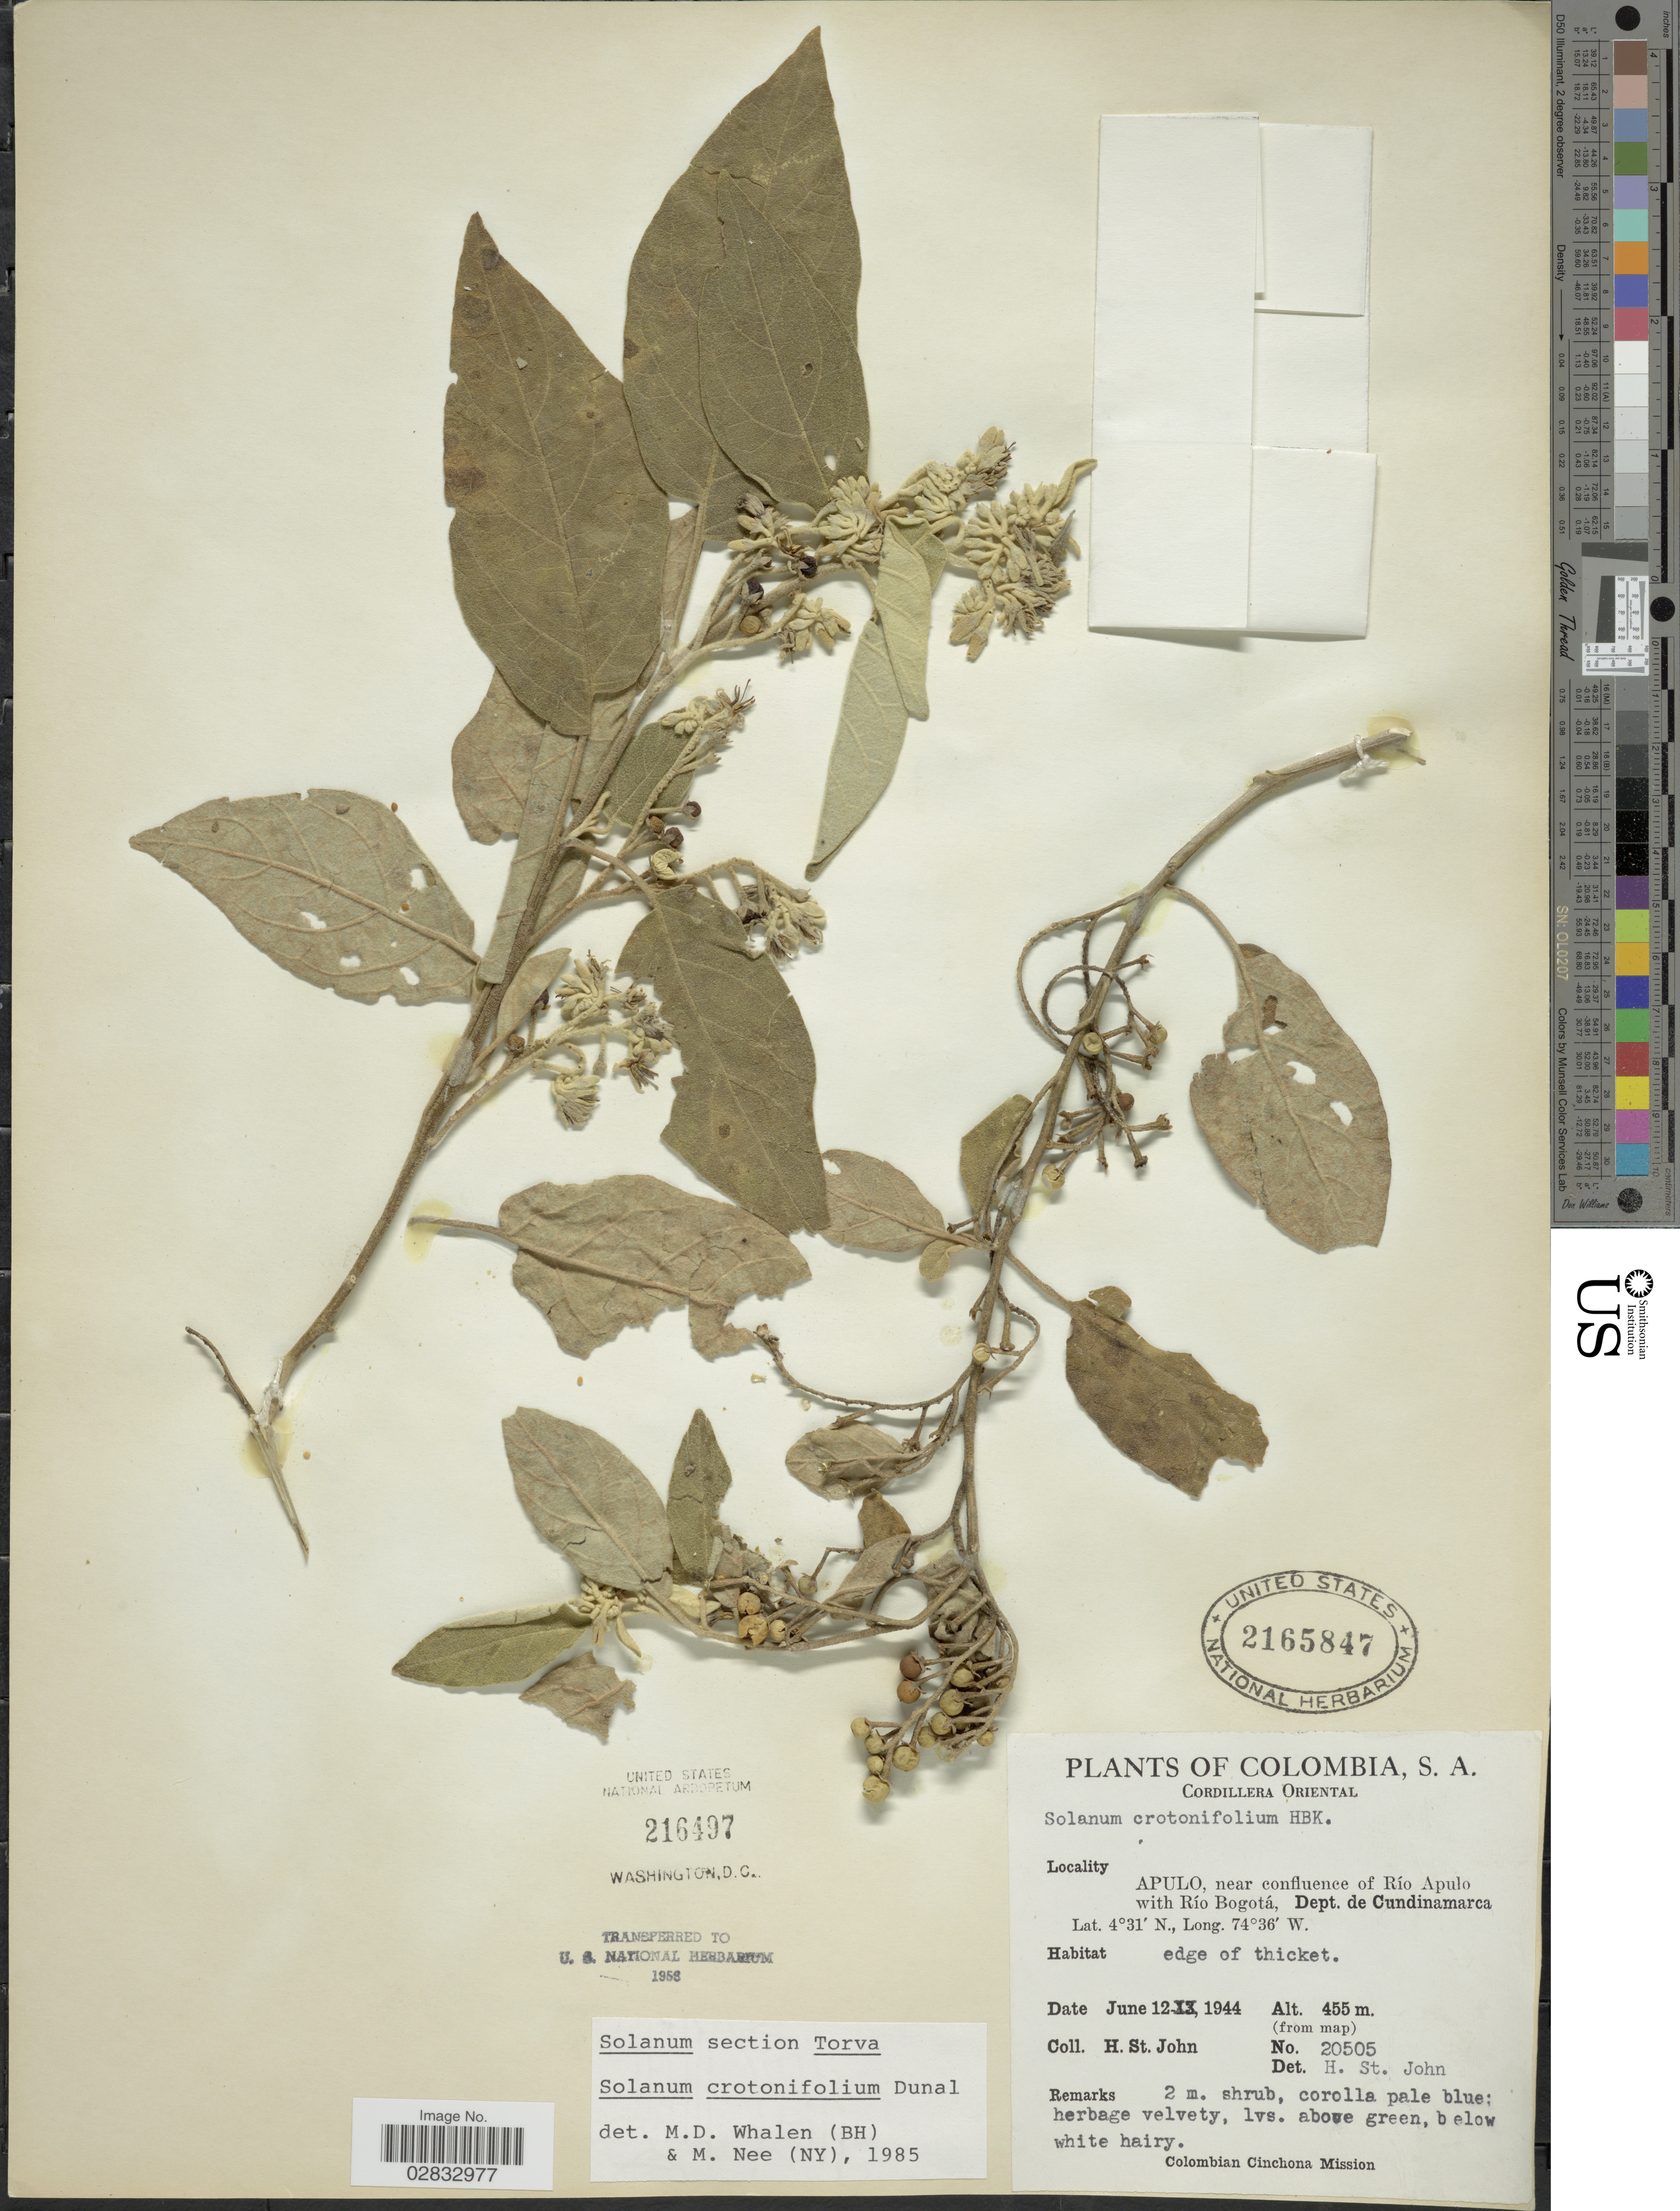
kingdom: Plantae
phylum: Tracheophyta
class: Magnoliopsida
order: Solanales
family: Solanaceae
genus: Solanum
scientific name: Solanum crotonifolium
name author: Dunal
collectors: H. St. John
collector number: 20505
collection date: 1944-06-12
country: Colombia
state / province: Cundinamarca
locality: Cordillera Oriental. Apulo, near confluence of Río Apulo with Río Bogotá, Dept. de Cundinamarca.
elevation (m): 455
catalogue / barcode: US 2165847